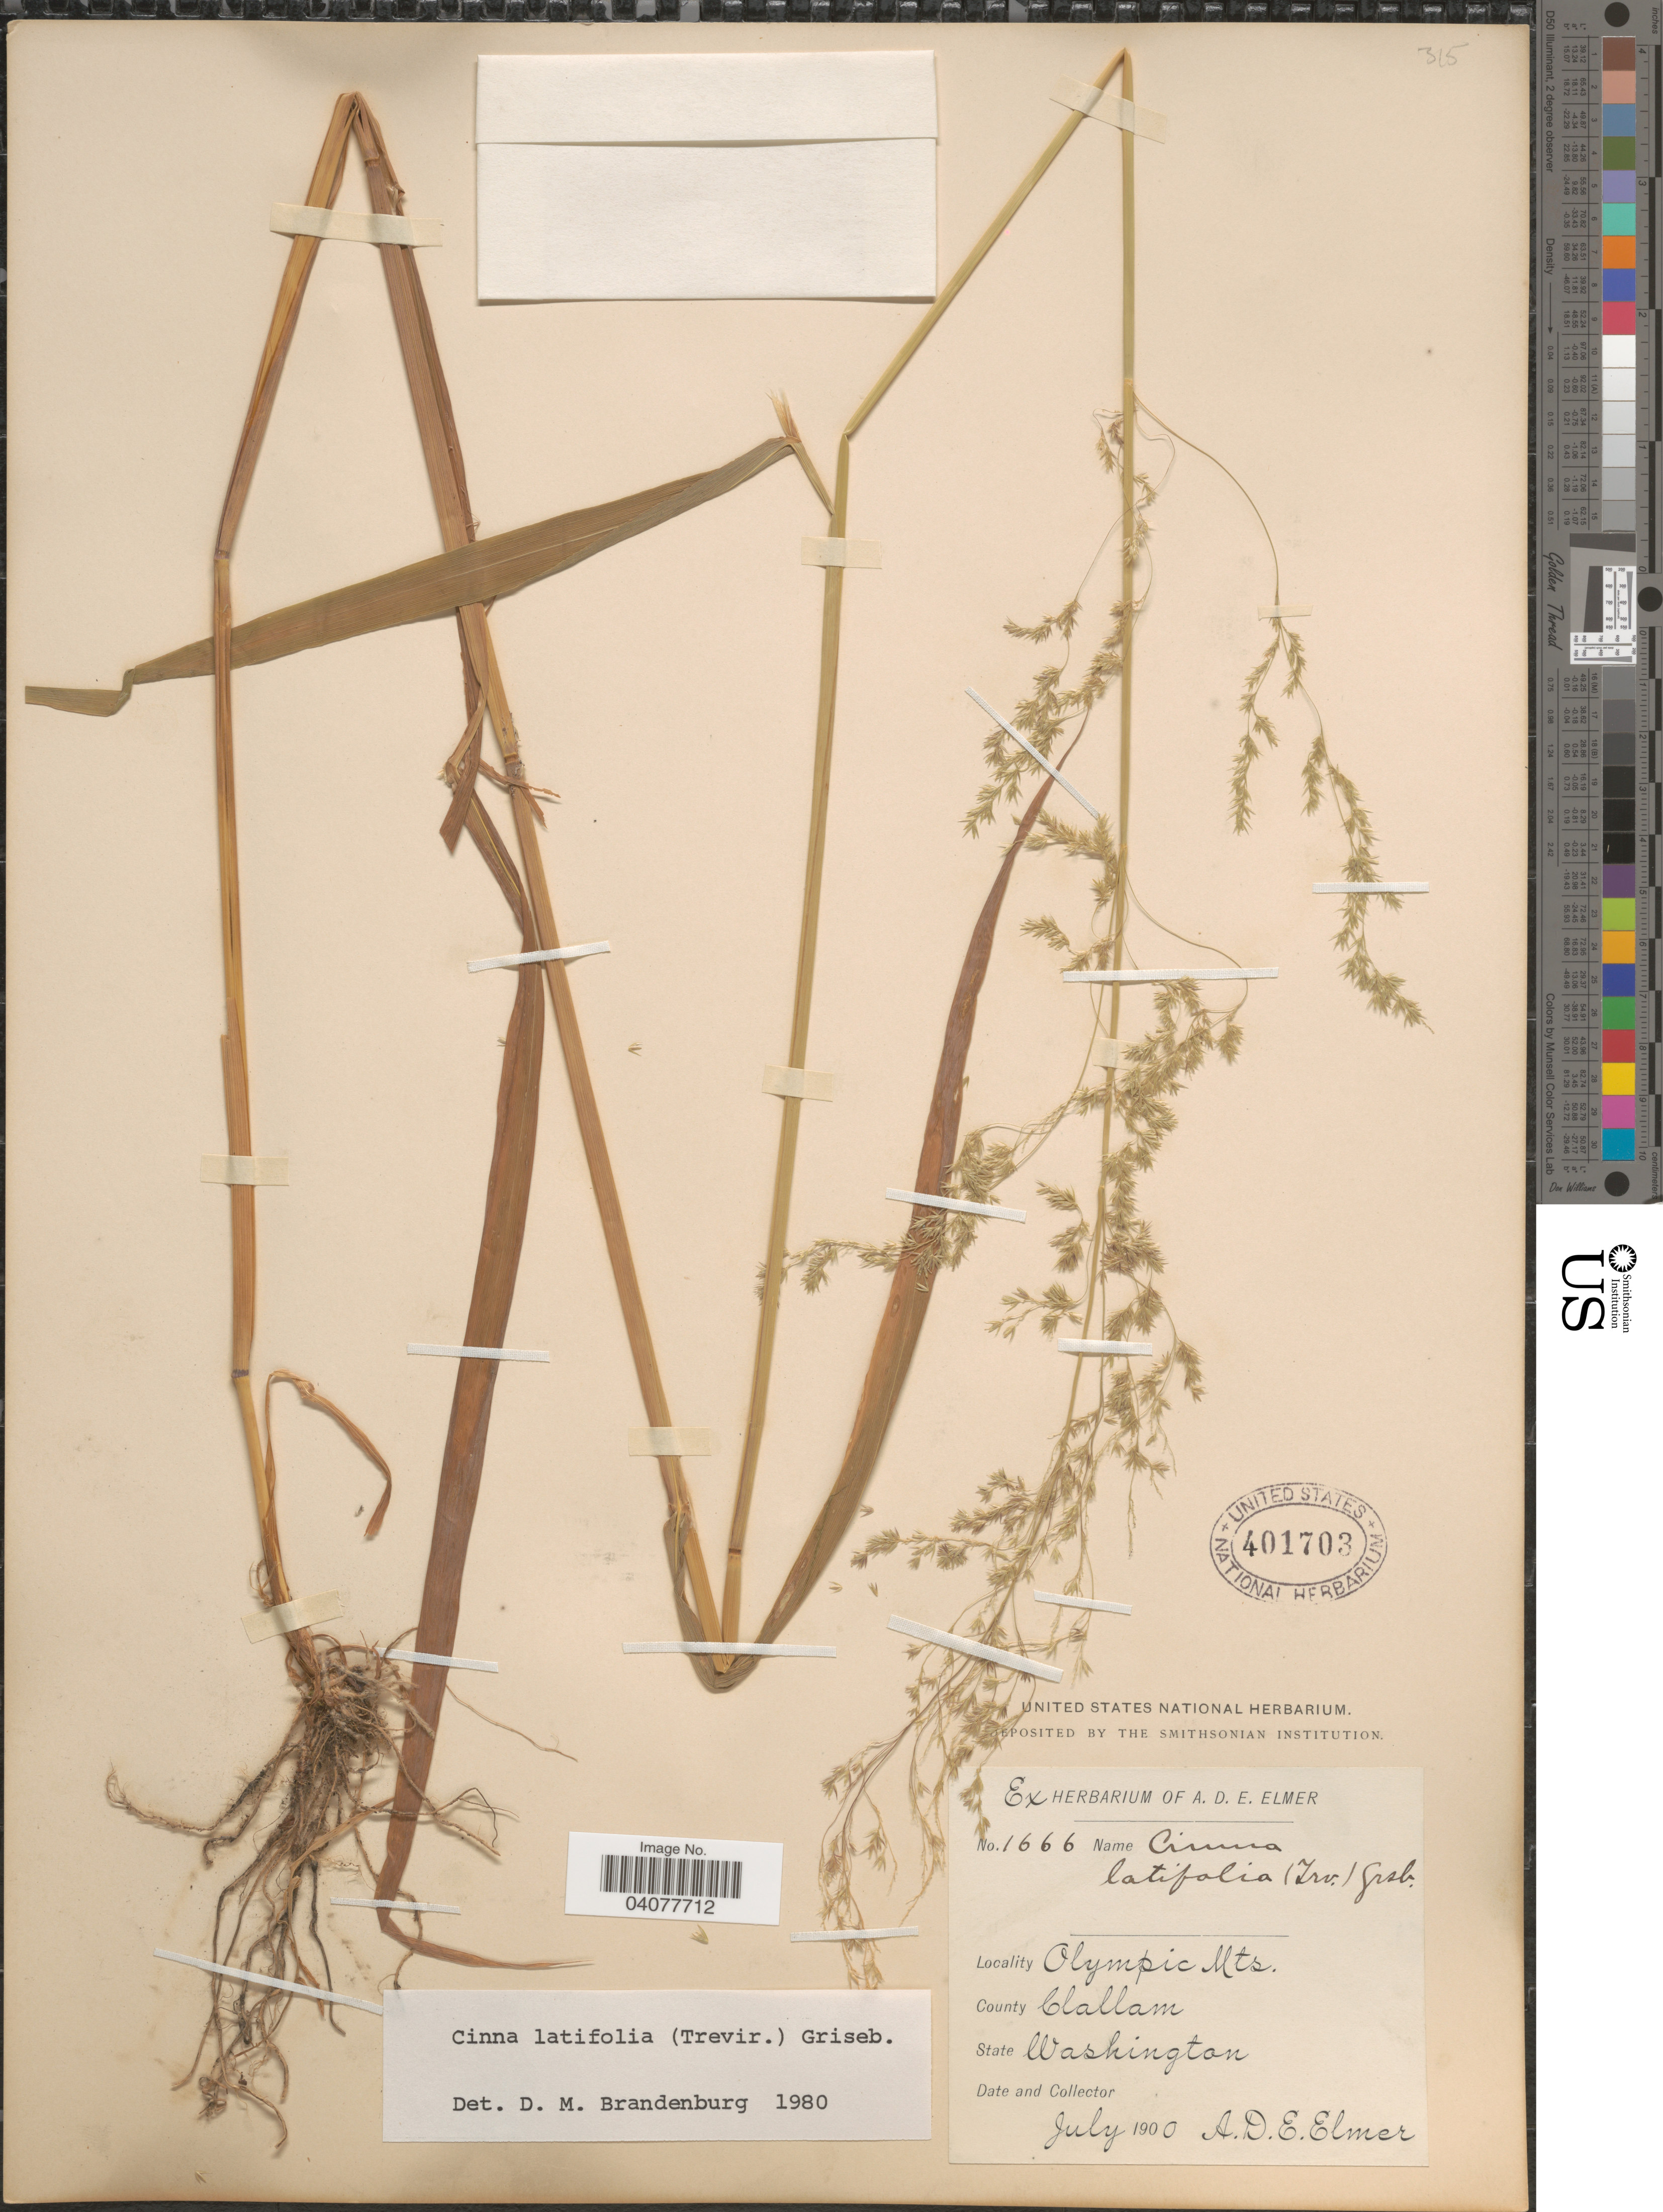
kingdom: Plantae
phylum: Tracheophyta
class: Liliopsida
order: Poales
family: Poaceae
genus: Cinna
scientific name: Cinna latifolia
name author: (Trevir. ex Goeppert) Griseb.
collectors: A. D. E. Elmer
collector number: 1666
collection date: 1900-07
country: United States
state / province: Washington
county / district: Clallam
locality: Olympic Mts. County Clallam.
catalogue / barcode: US 401703